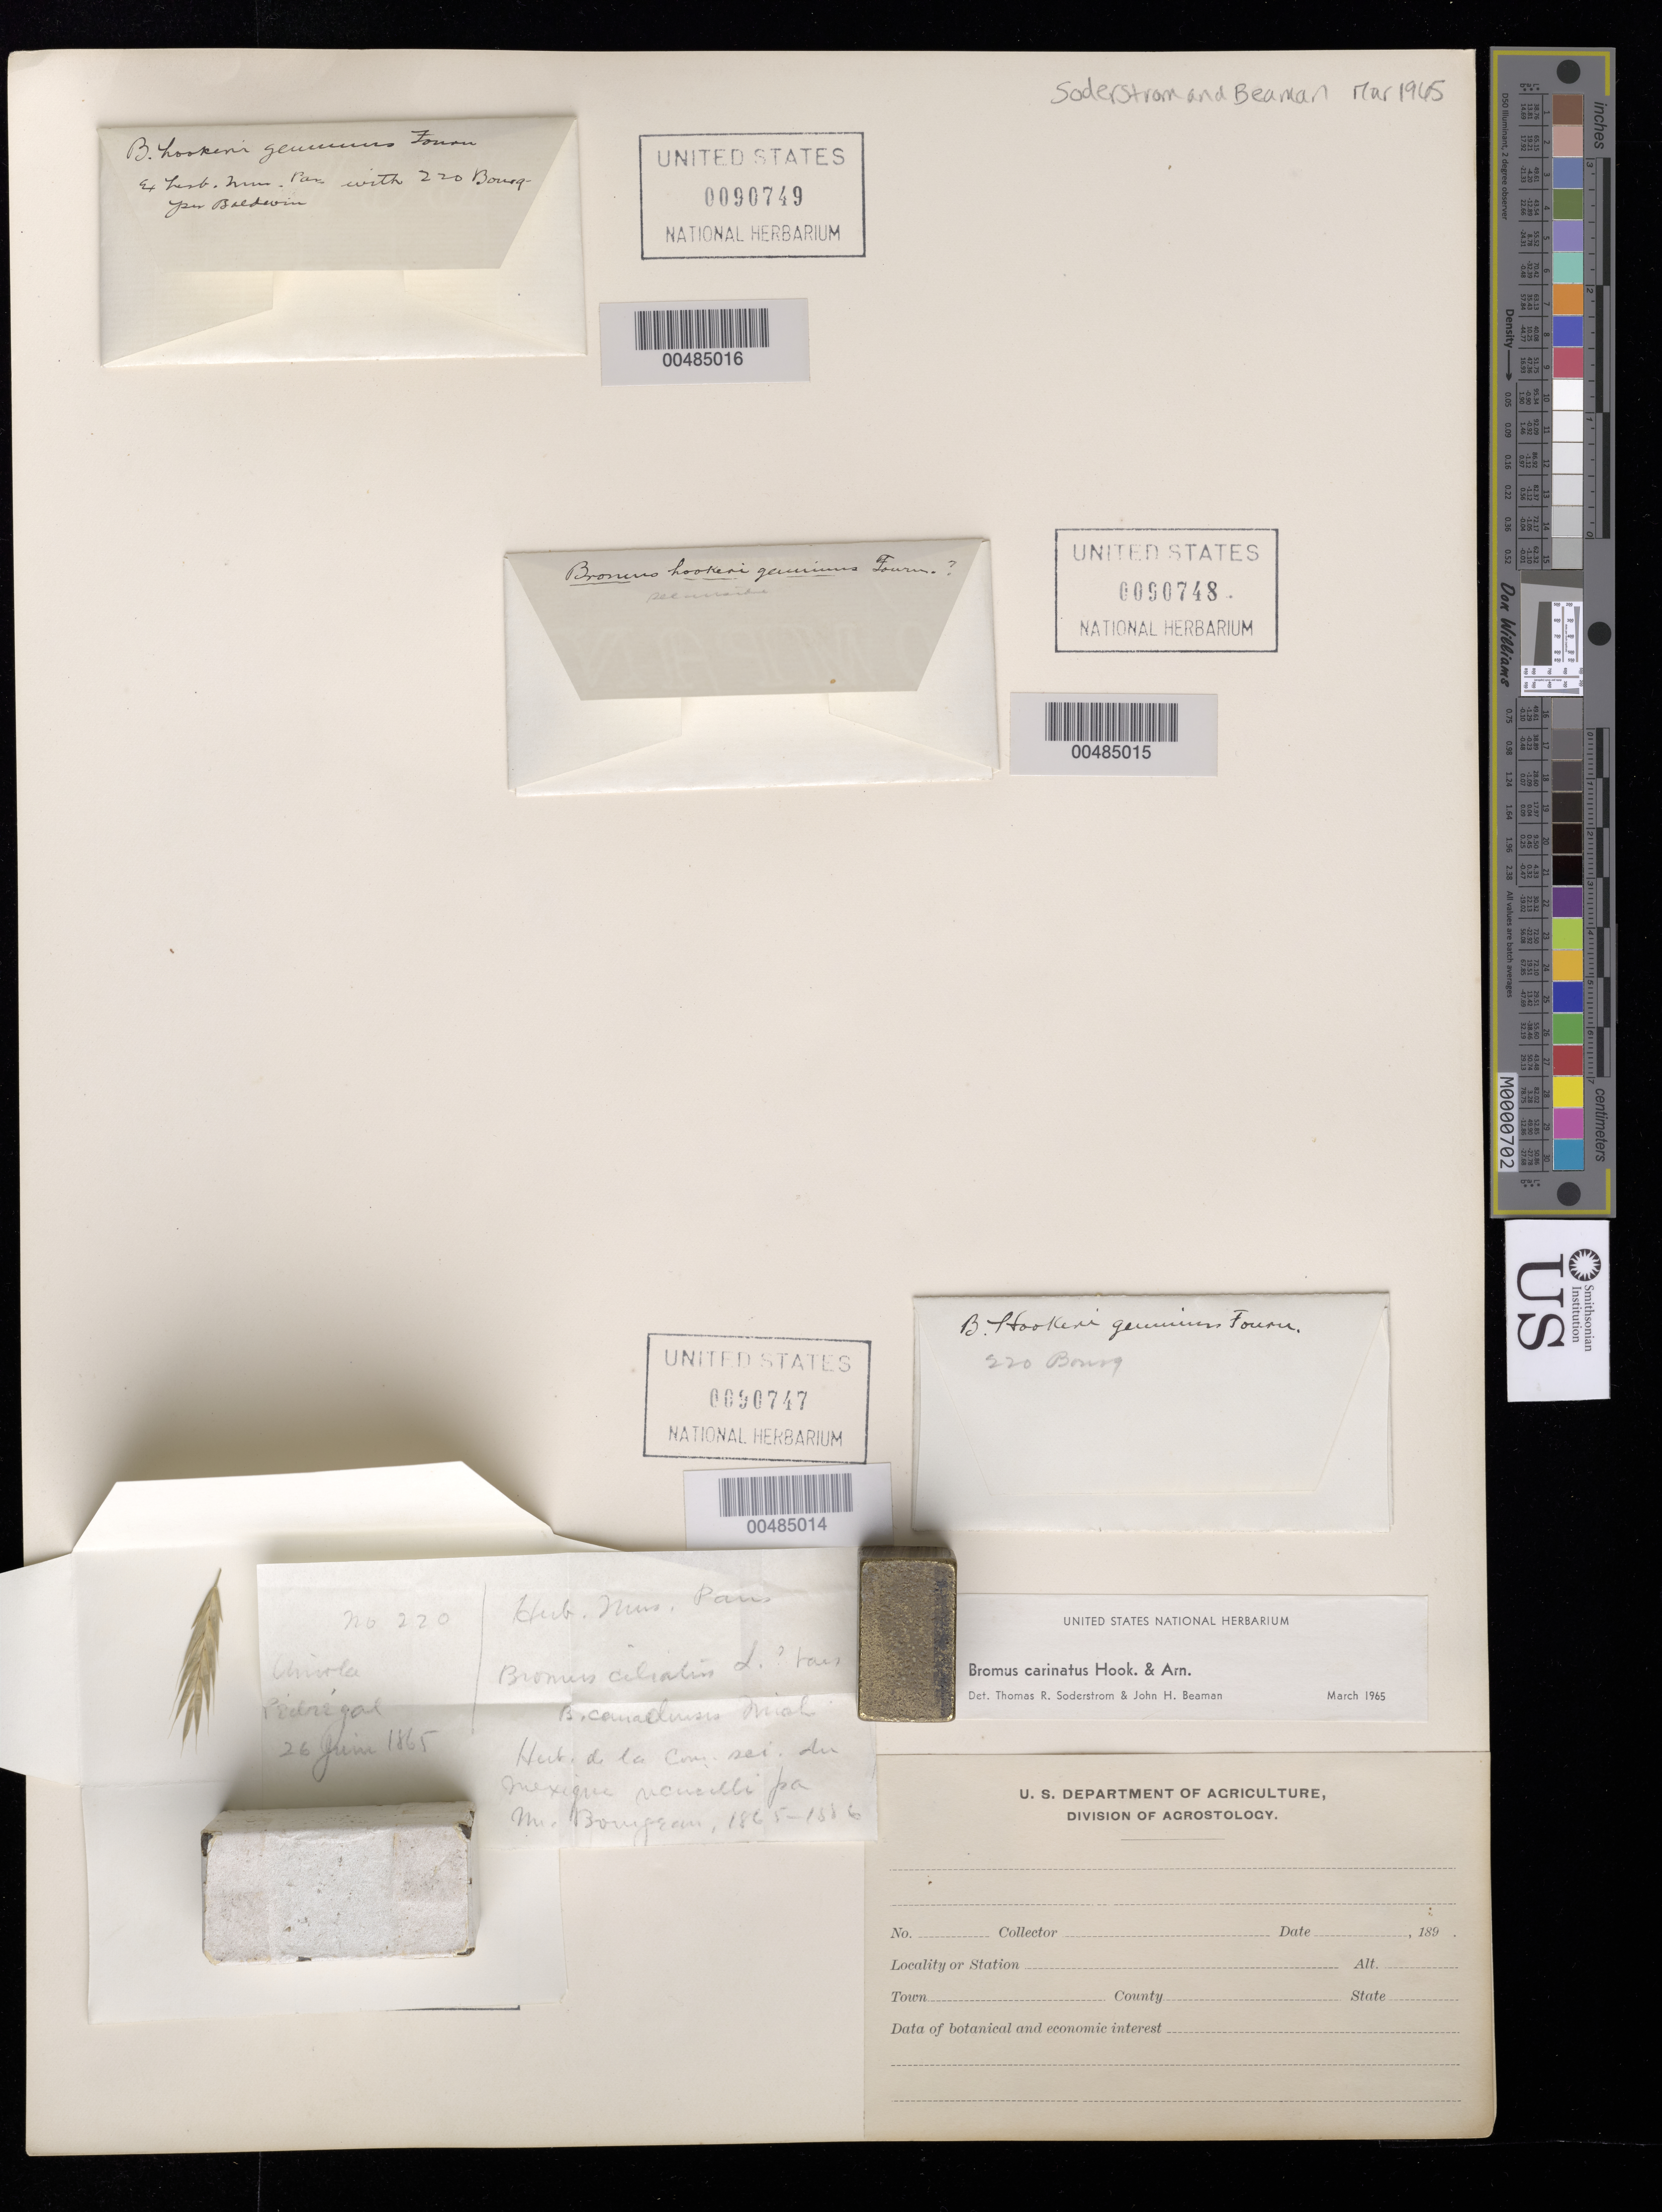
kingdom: Plantae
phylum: Tracheophyta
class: Liliopsida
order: Poales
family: Poaceae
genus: Bromus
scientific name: Bromus carinatus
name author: Hook. & Arn.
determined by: Soderstrom, T. R.; Beaman, J. H.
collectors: E. Bourgeau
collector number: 220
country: Mexico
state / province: Jalisco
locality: San Ramon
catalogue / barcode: US 90741